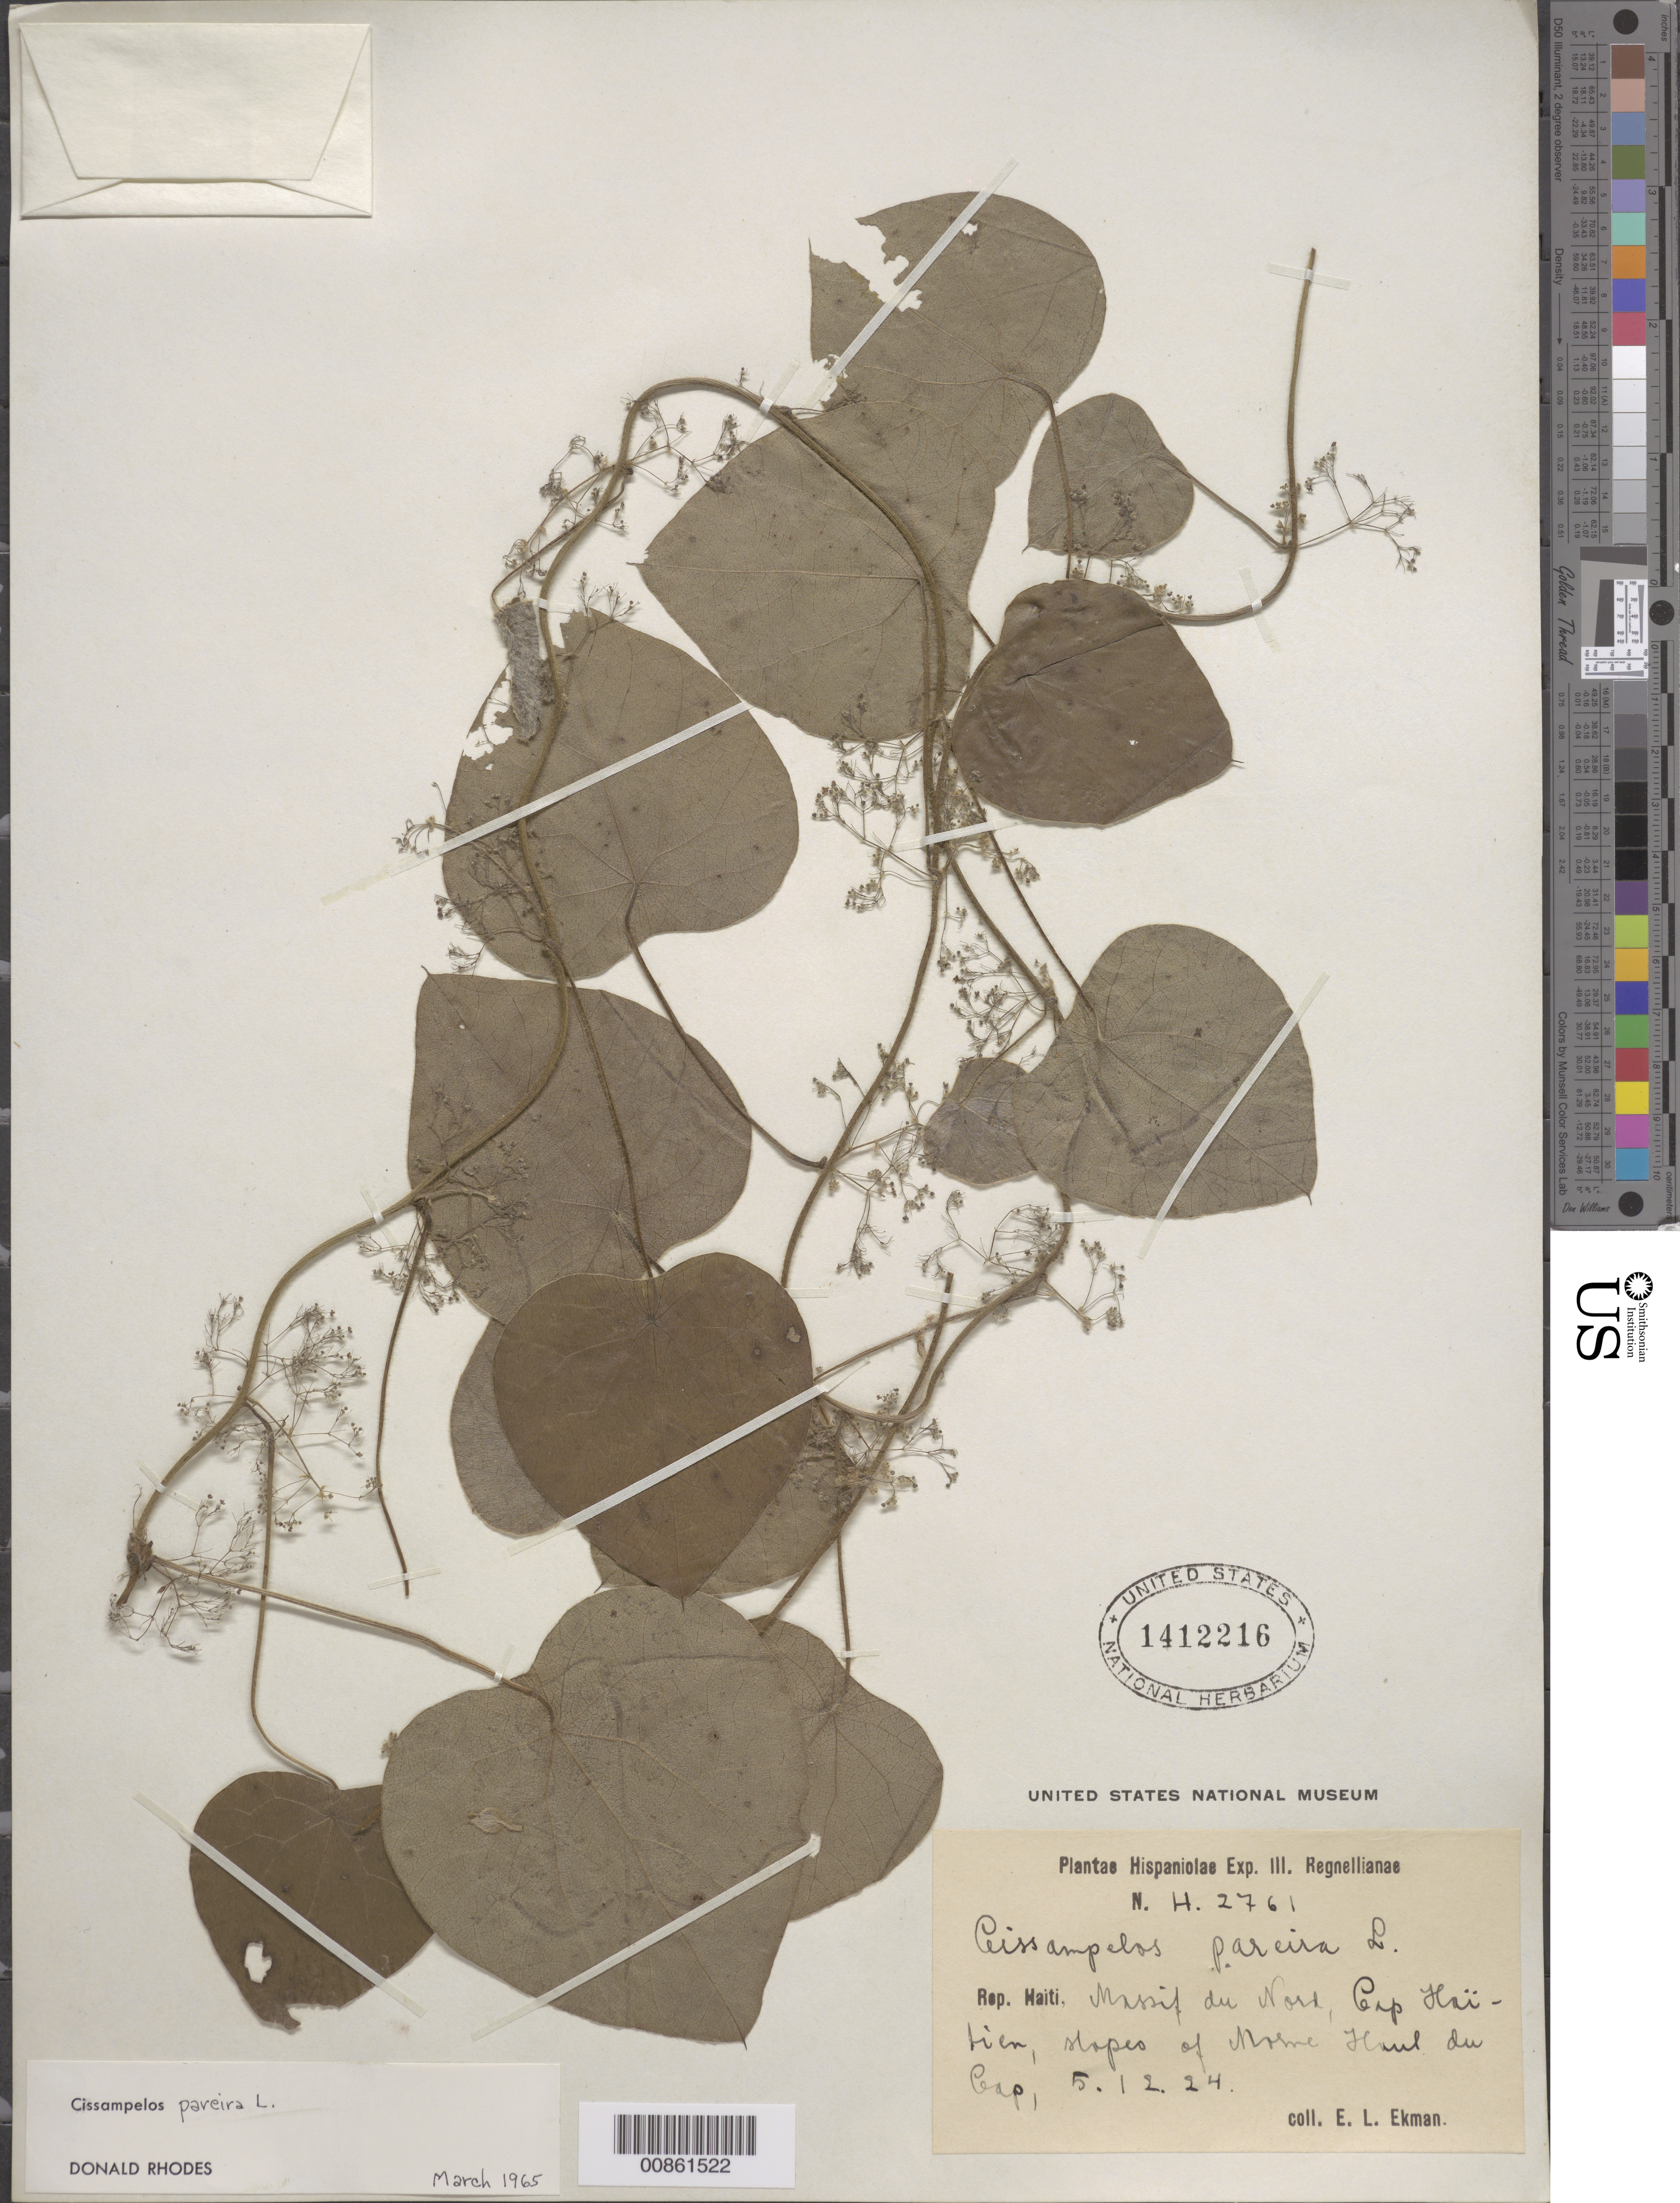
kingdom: Plantae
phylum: Tracheophyta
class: Magnoliopsida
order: Ranunculales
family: Menispermaceae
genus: Cissampelos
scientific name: Cissampelos pareira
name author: L.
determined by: Rhodes, D.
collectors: E. L. Ekman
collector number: H 2761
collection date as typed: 05 Dec 1924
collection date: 1924-12-05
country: Haiti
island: Hispaniola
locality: Massif du Nord, Cap Haïtien, slopes of Morne Haut du Cap.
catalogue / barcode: US 1412216